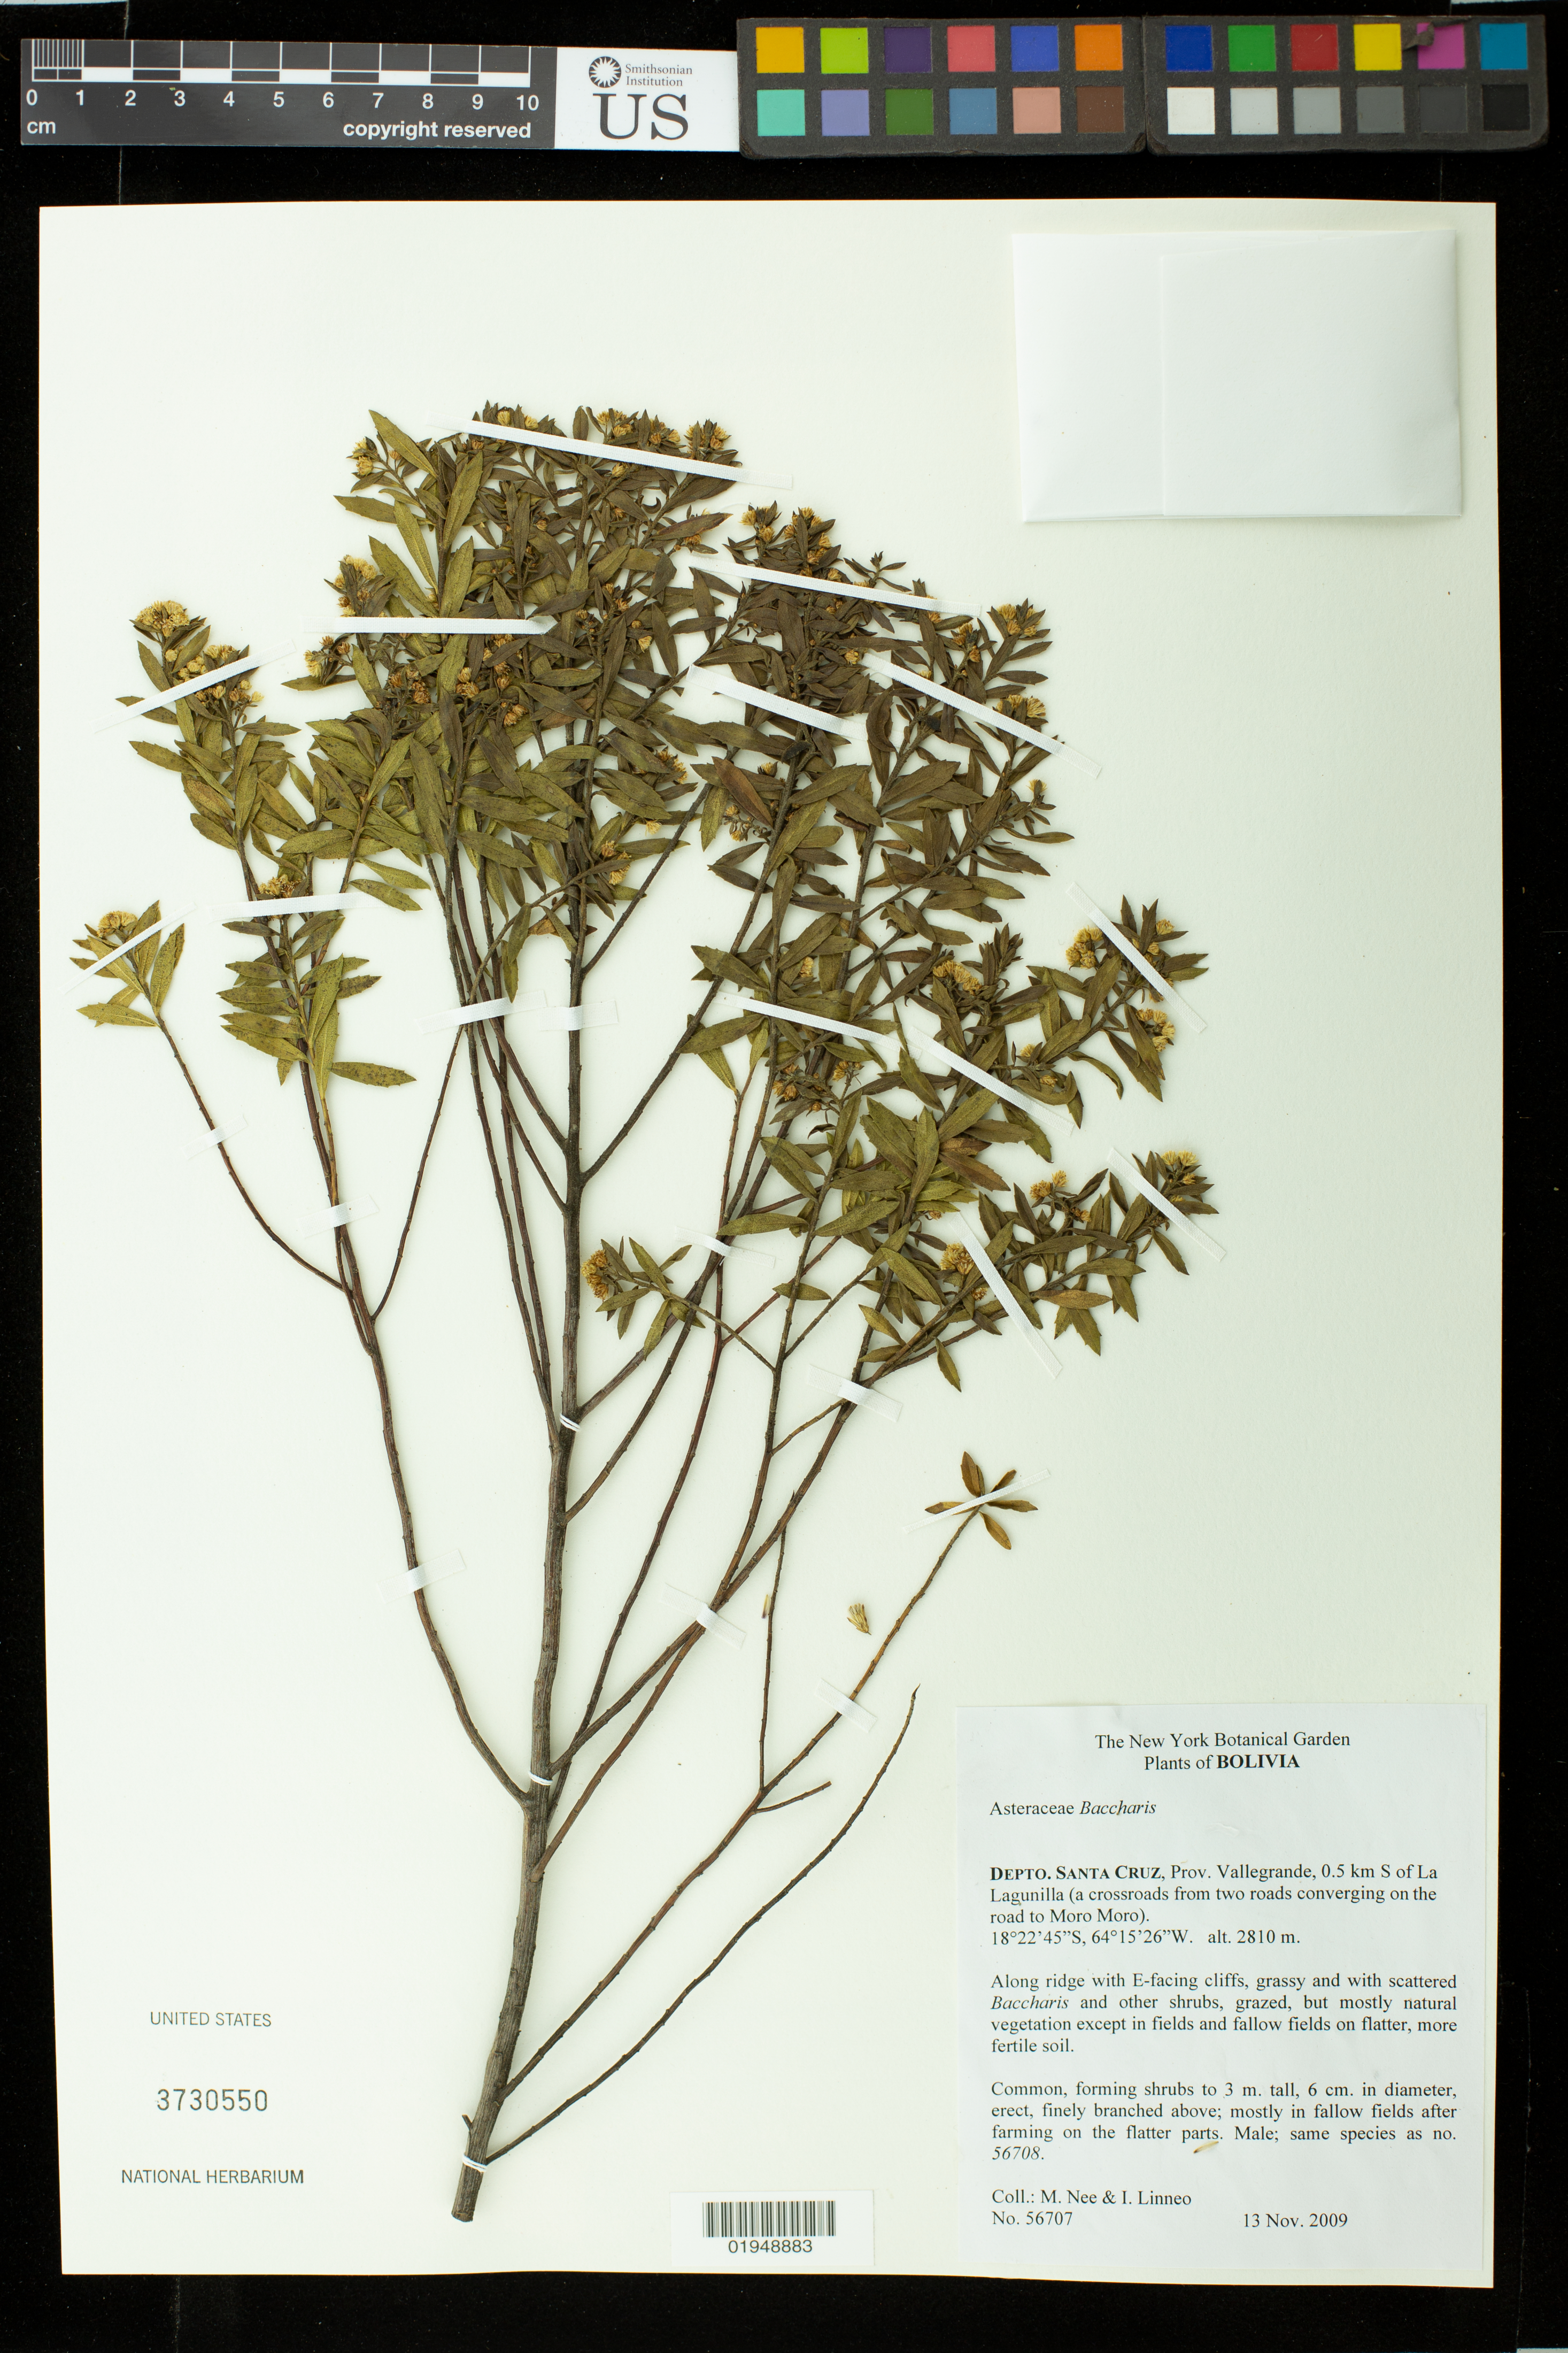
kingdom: Plantae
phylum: Tracheophyta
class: Magnoliopsida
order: Asterales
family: Asteraceae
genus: Baccharis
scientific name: Baccharis sp.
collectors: M. Nee & I. Linneo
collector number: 56707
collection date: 2009-11-13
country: Bolivia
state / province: Santa Cruz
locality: Depto. Santa Cruz, Prov. Vallegrande, 0.5 km S of La Lagunilla (a crossroads from two roads converging on the road to Moro Moro)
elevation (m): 2810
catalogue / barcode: US 3730550